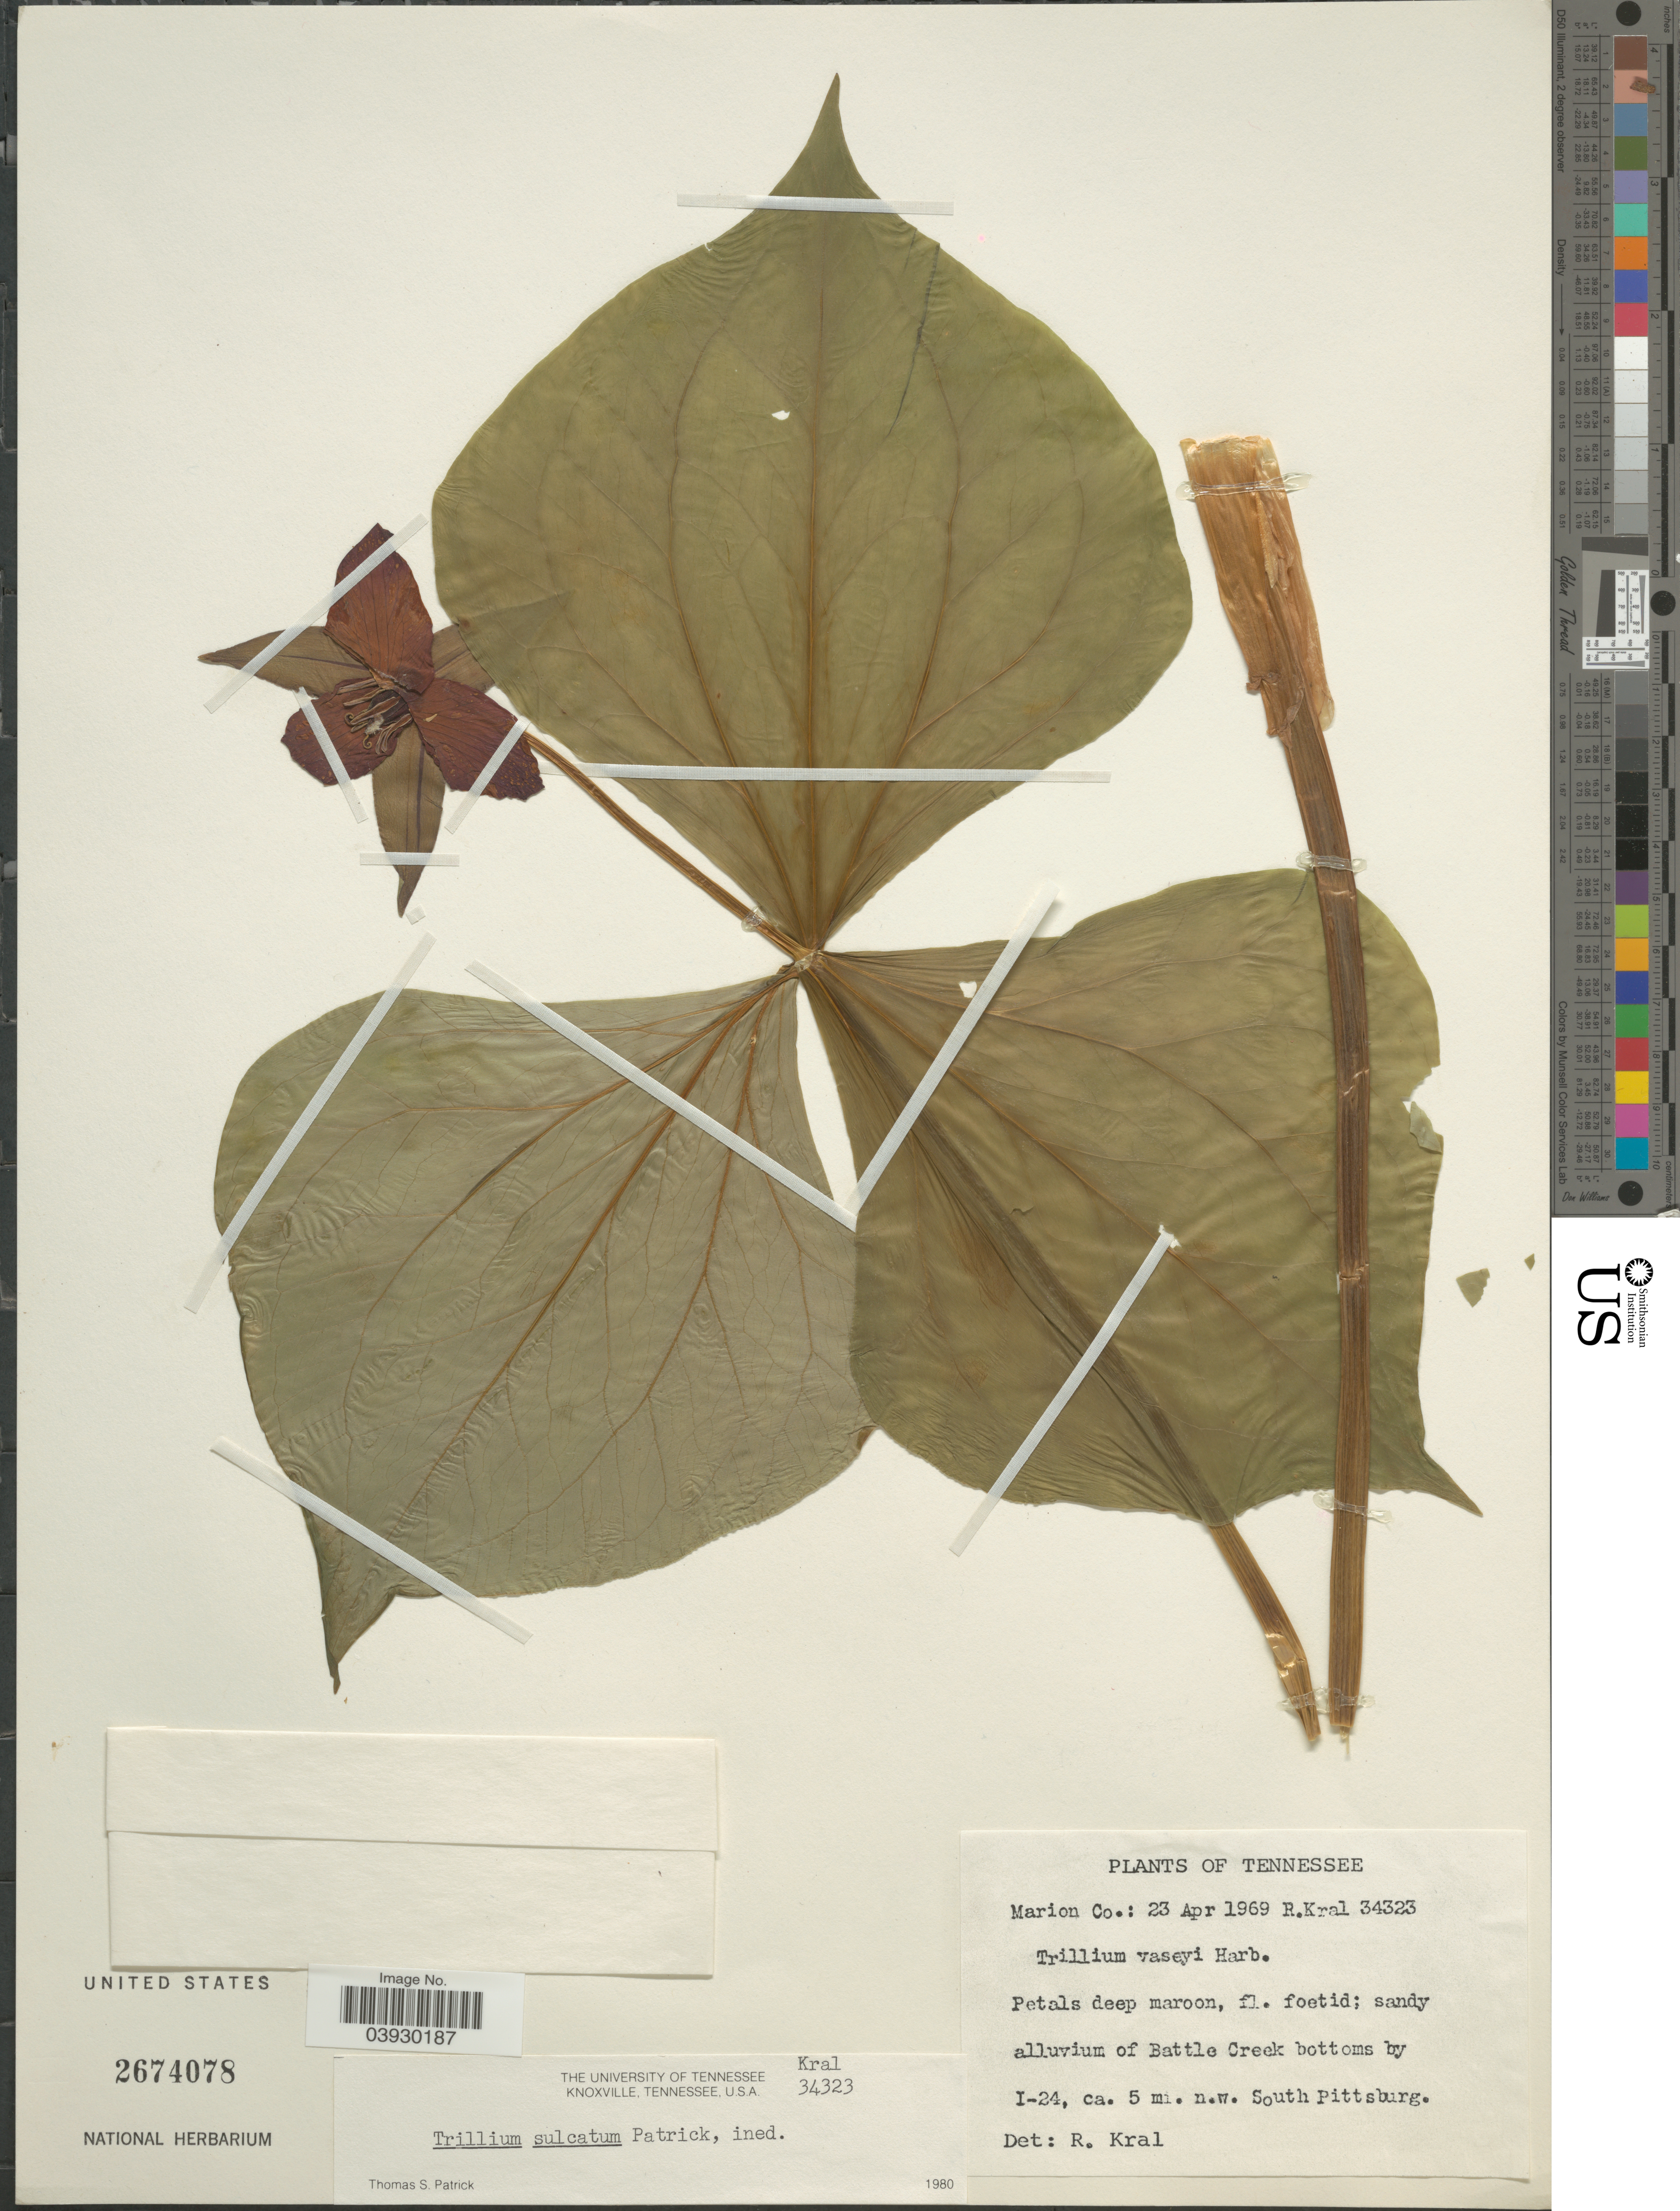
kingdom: Plantae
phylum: Tracheophyta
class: Liliopsida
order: Liliales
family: Melanthiaceae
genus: Trillium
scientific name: Trillium sulcatum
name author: T.S. Patrick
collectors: R. Kral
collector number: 34323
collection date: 1969-04-23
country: United States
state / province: Tennessee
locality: Marion Co. Sandy alluvium of Battle Creek bottoms by I-24, ca. 5 mi. n.w. South Pittsburg.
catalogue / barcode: US 2674078